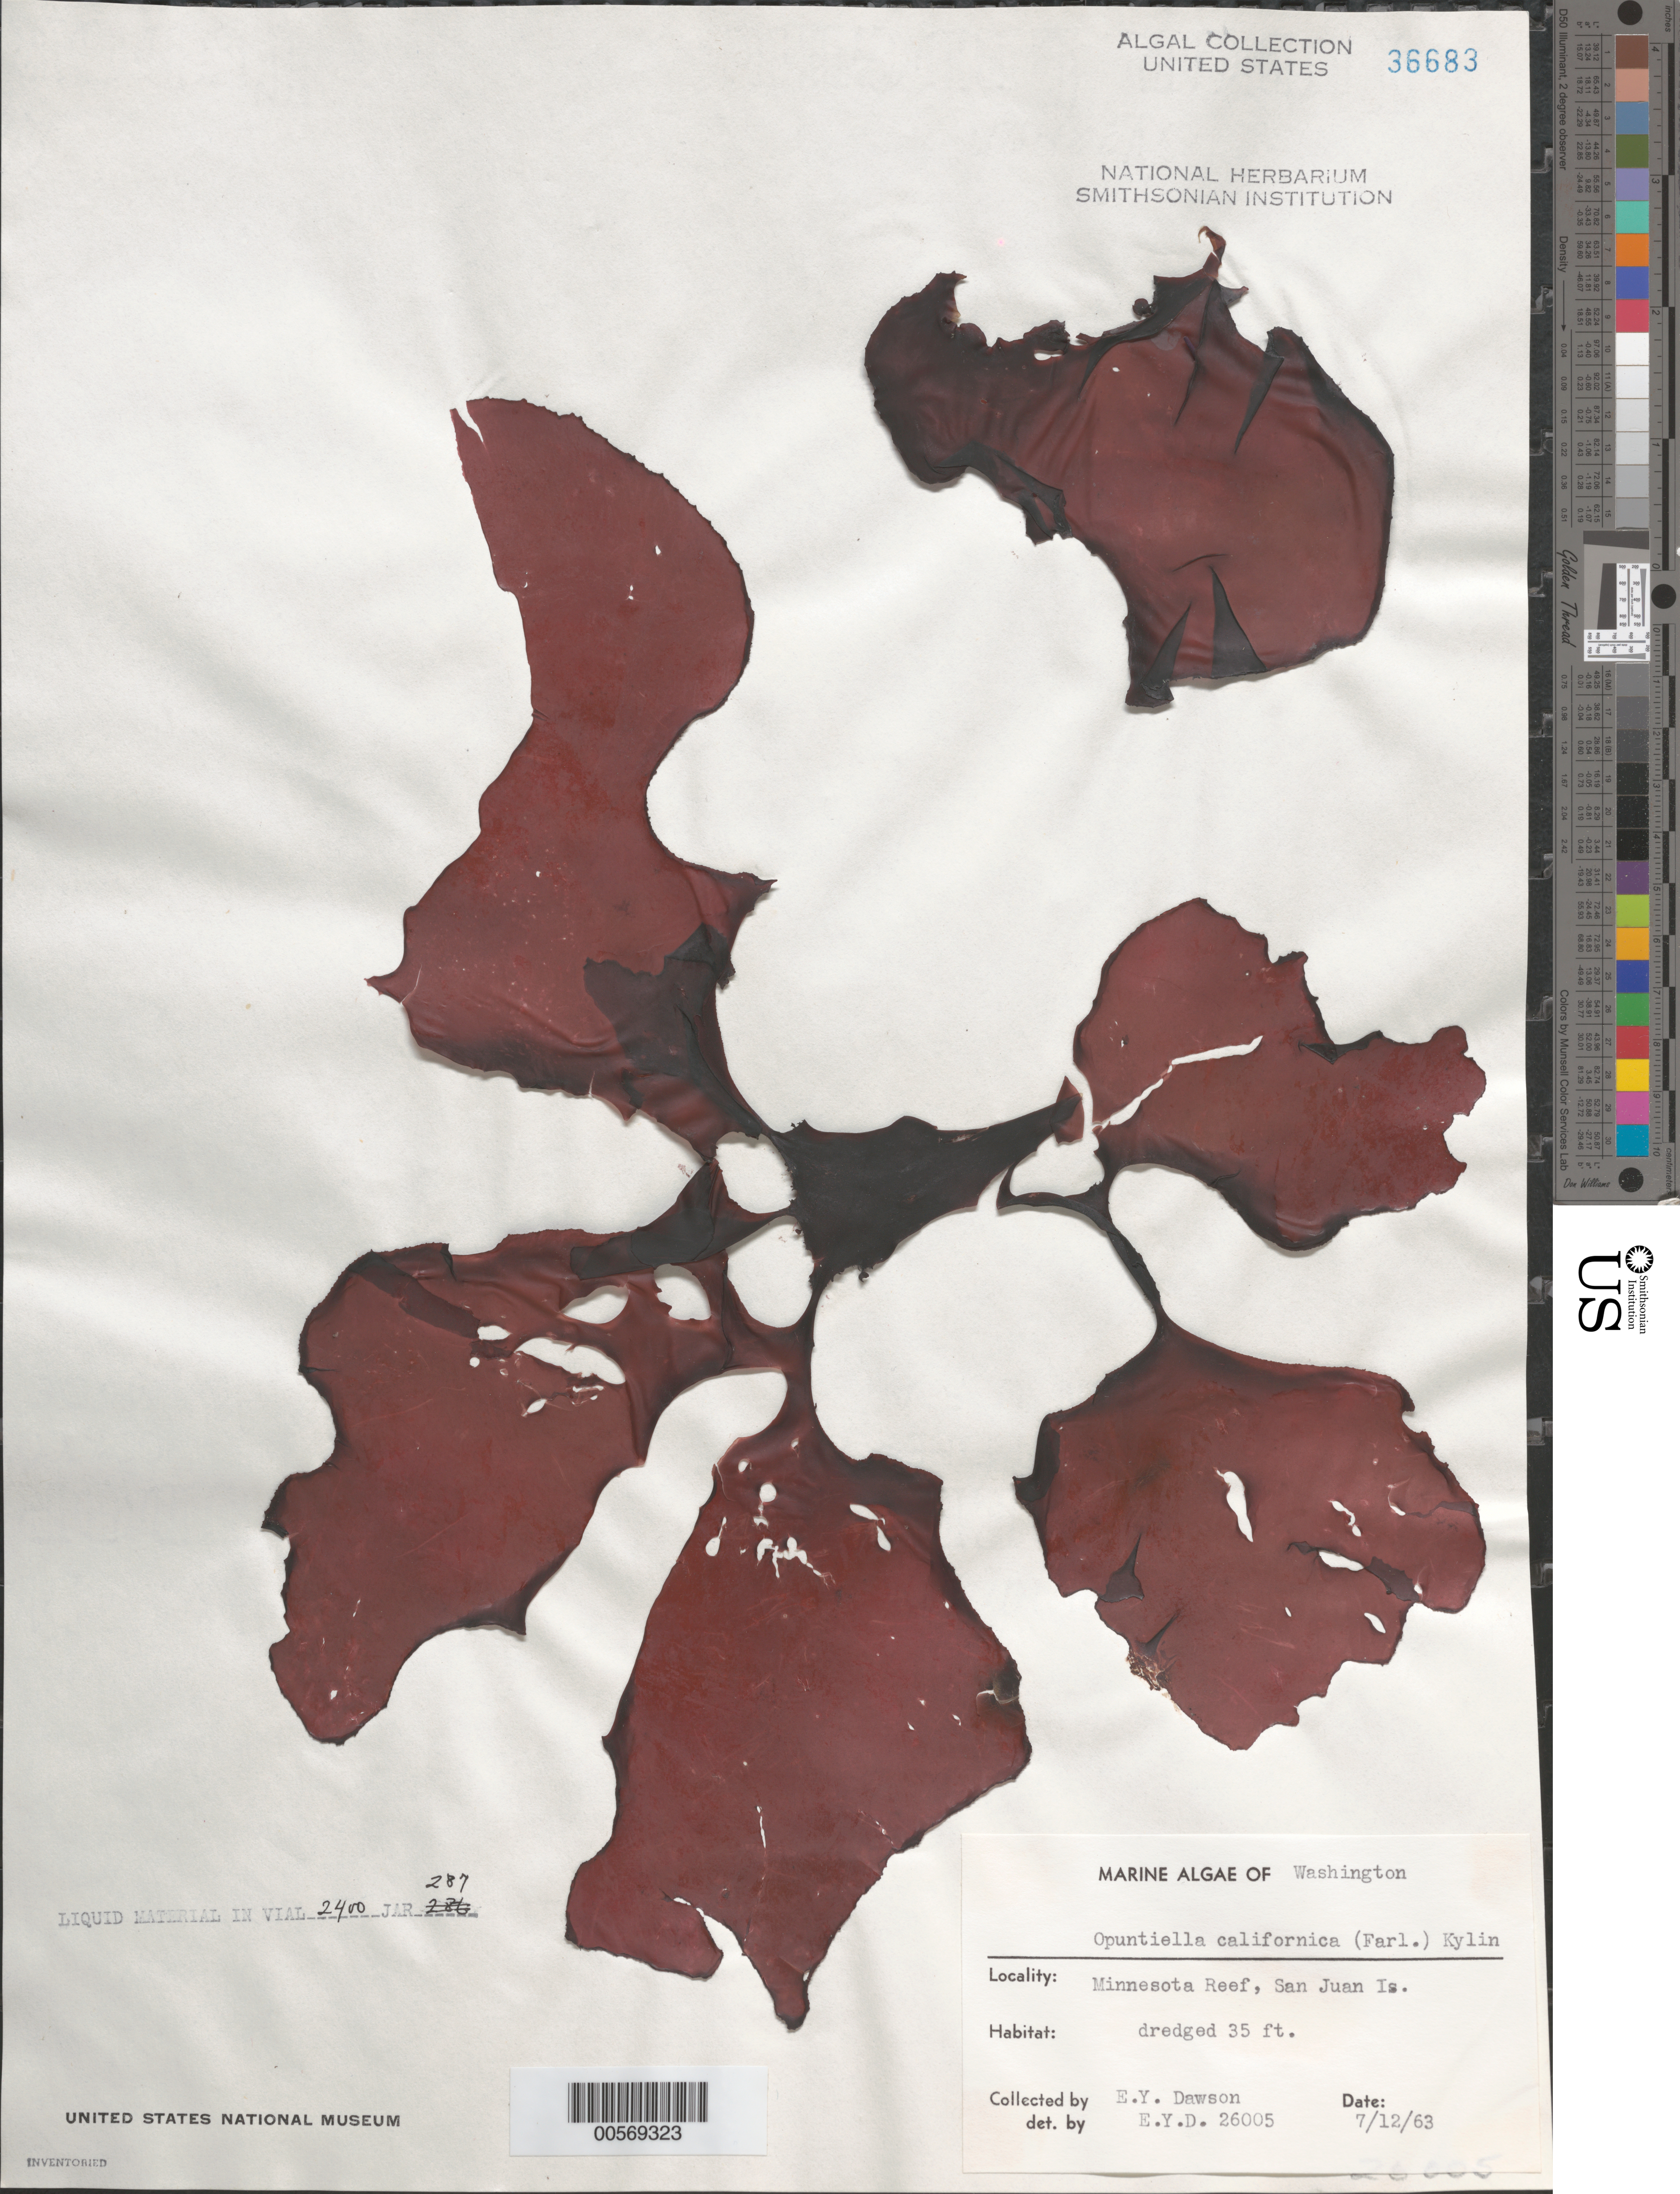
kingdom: Plantae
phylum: Rhodophyta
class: Florideophyceae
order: Gigartinales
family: Furcellariaceae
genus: Opuntiella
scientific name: Opuntiella californica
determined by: Dawson, E. Y.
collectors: E. Y. Dawson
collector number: EYD 26005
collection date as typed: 12 Jul 1963 or 12 Jul 1964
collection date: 1963-07-12 or 1964-07-12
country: United States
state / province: Washington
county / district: San Juan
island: San Juan Island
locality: Minnesota Reef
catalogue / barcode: US 36683